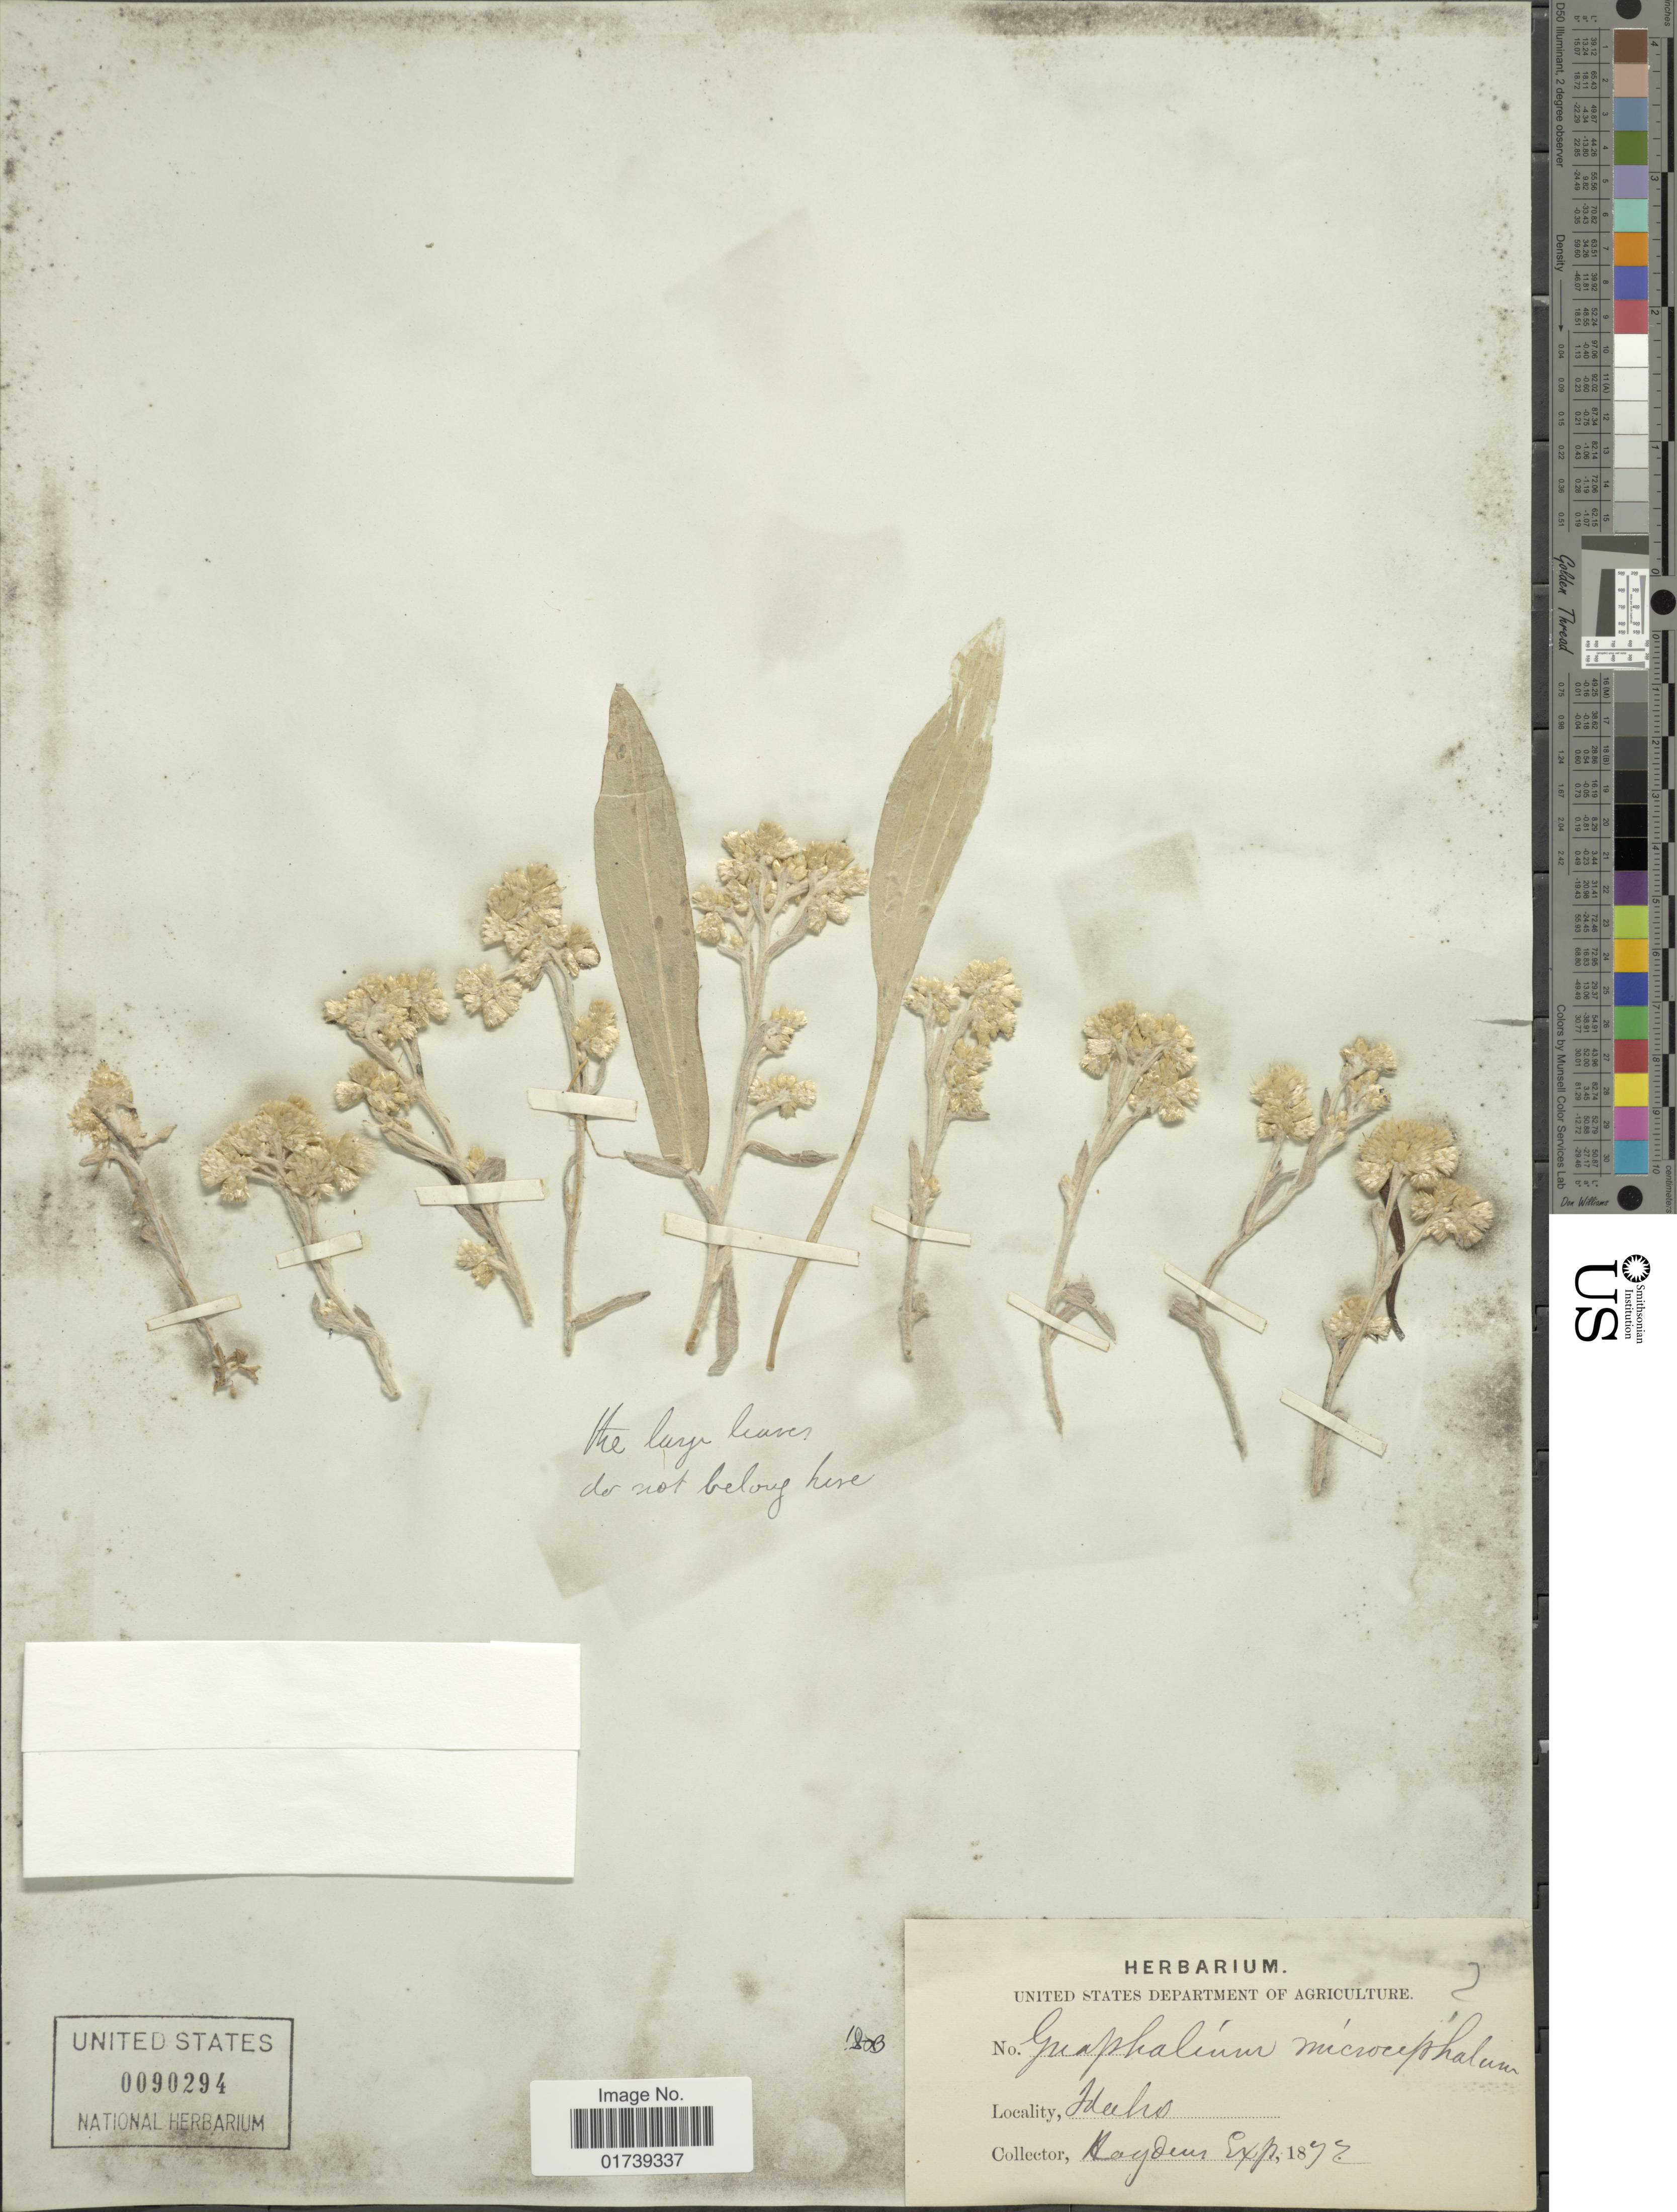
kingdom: Plantae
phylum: Tracheophyta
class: Magnoliopsida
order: Asterales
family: Asteraceae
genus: Pseudognaphalium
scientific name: Pseudognaphalium microcephalum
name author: (Nutt.) Anderb.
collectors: -- Hayden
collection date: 1892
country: United States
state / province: Idaho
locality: Idaho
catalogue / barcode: US 90294